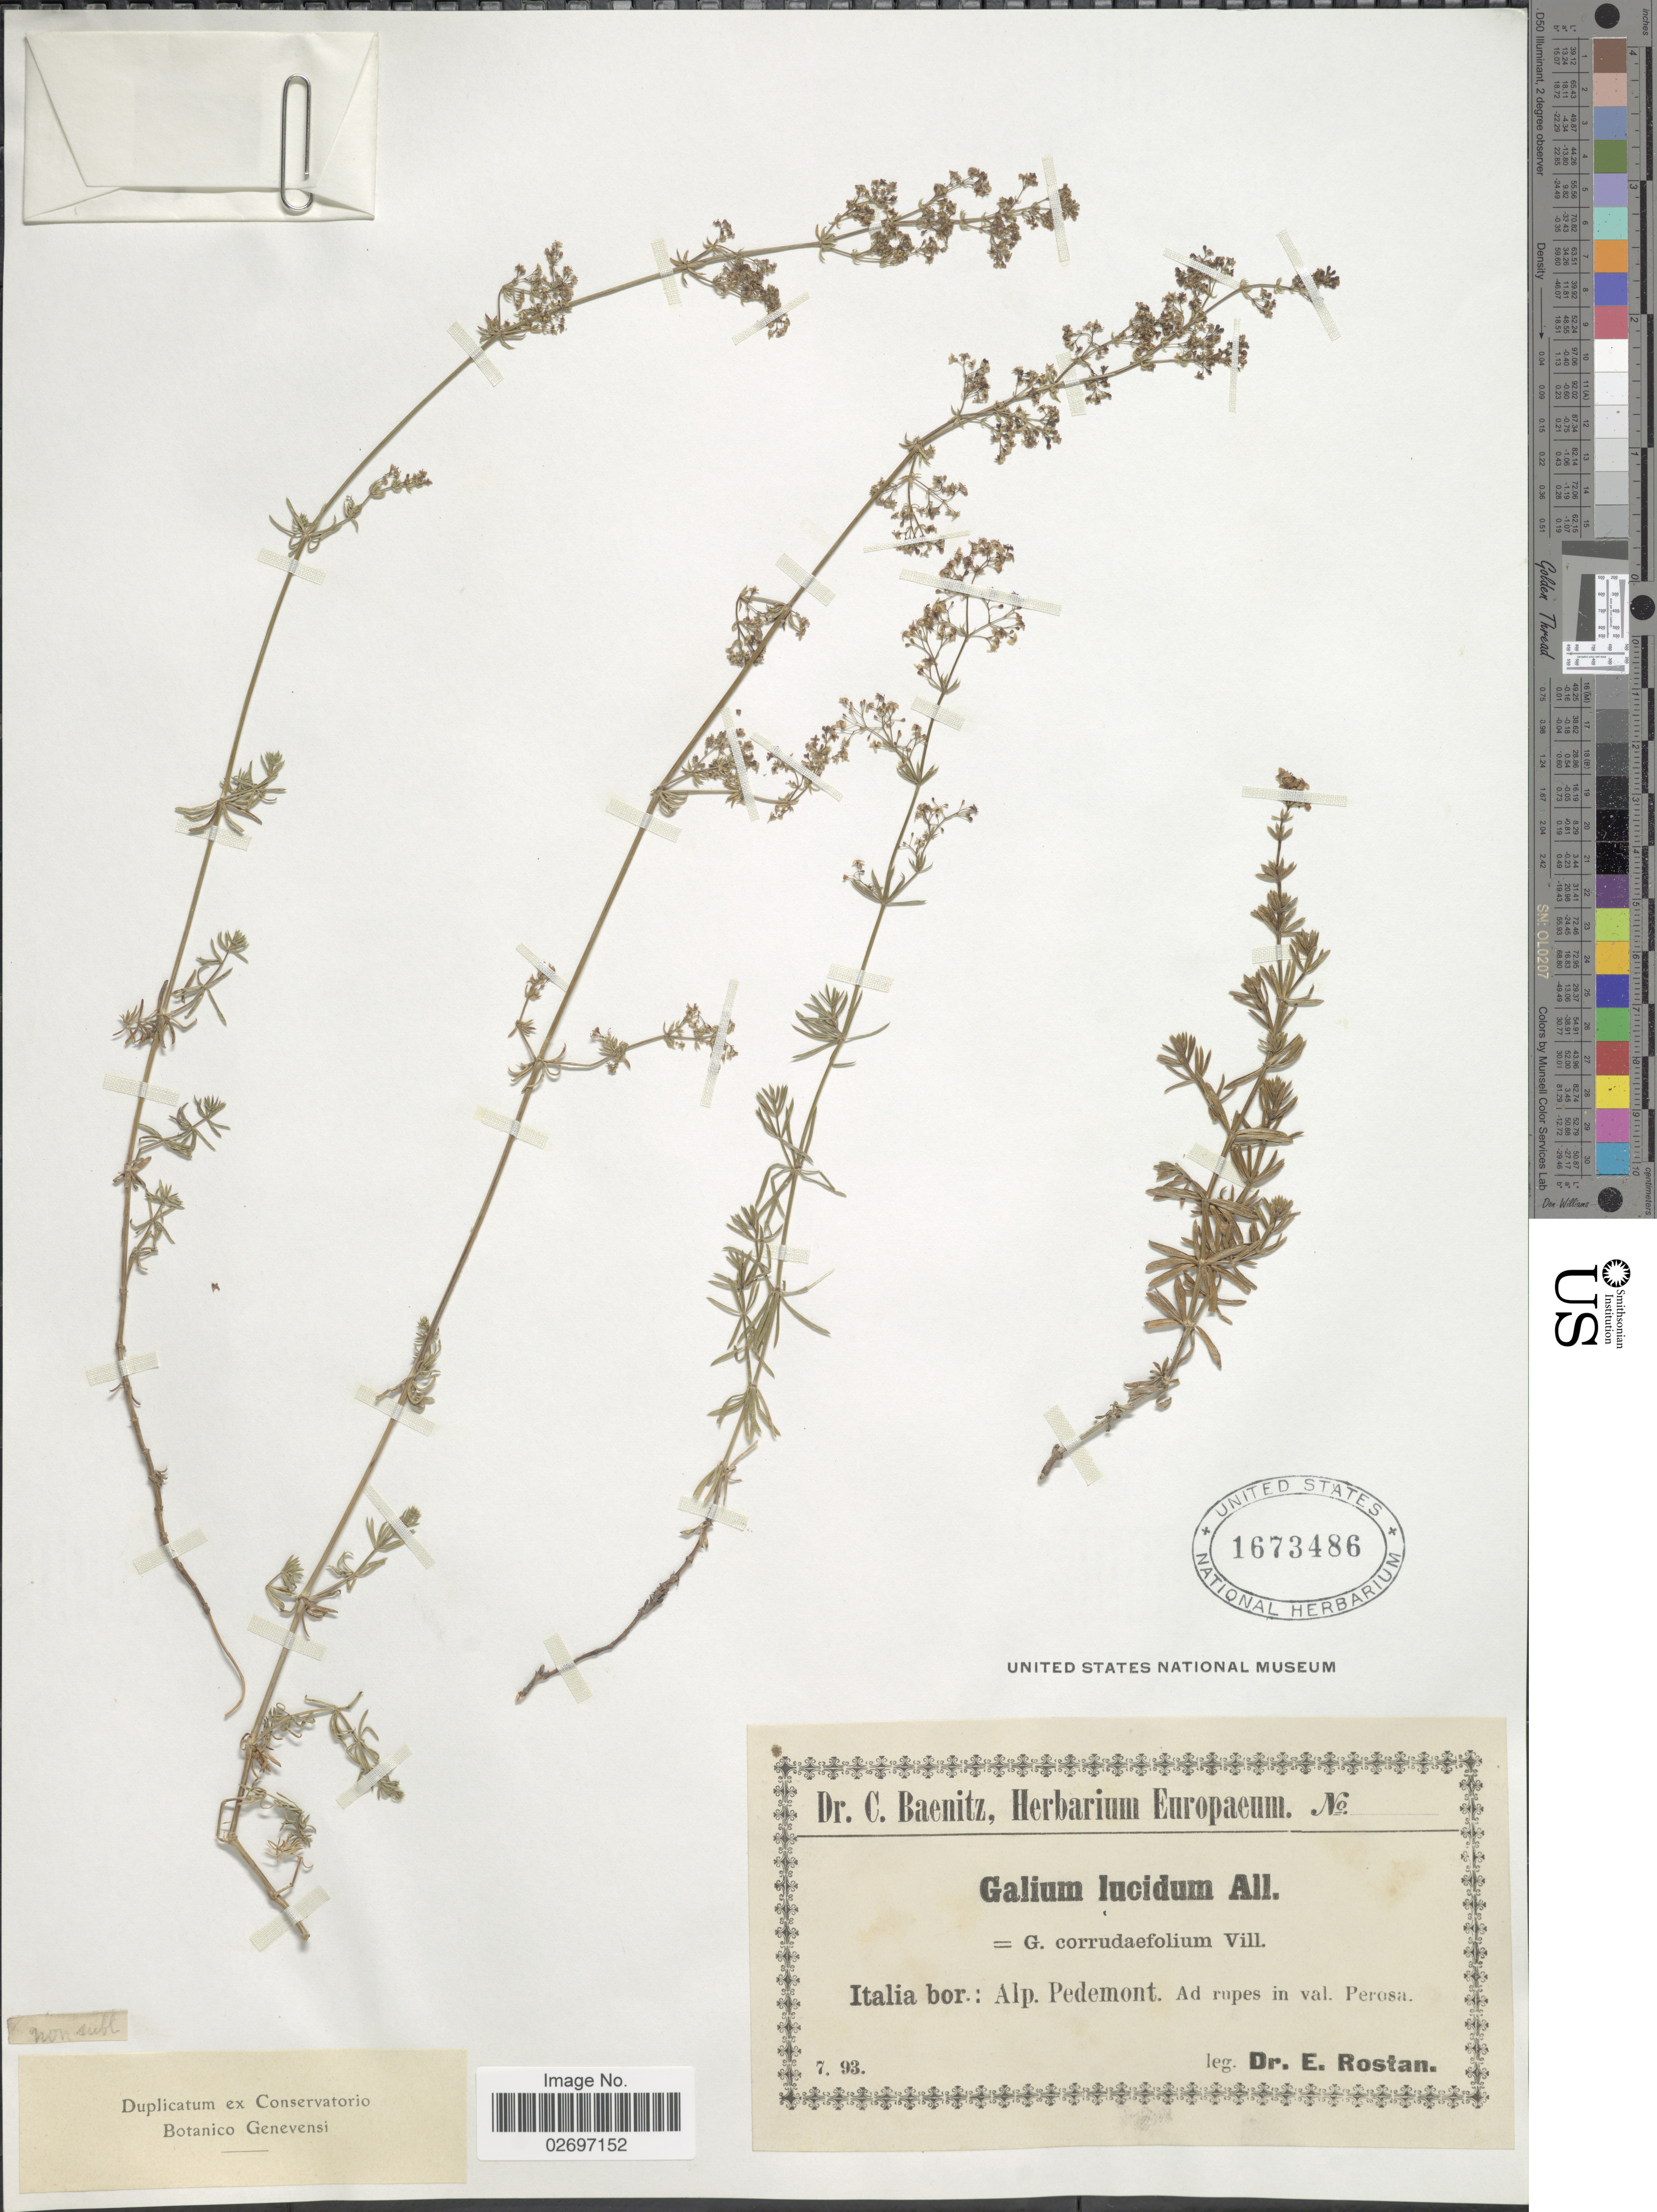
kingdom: Plantae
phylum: Tracheophyta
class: Magnoliopsida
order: Gentianales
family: Rubiaceae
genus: Galium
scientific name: Galium lucidum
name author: All.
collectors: E. Rostan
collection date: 1893-07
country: Italy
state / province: Piedmont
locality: Italia bor.: Alp. Pedemont, ad rupes in val. Perosa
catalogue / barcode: US 1673486